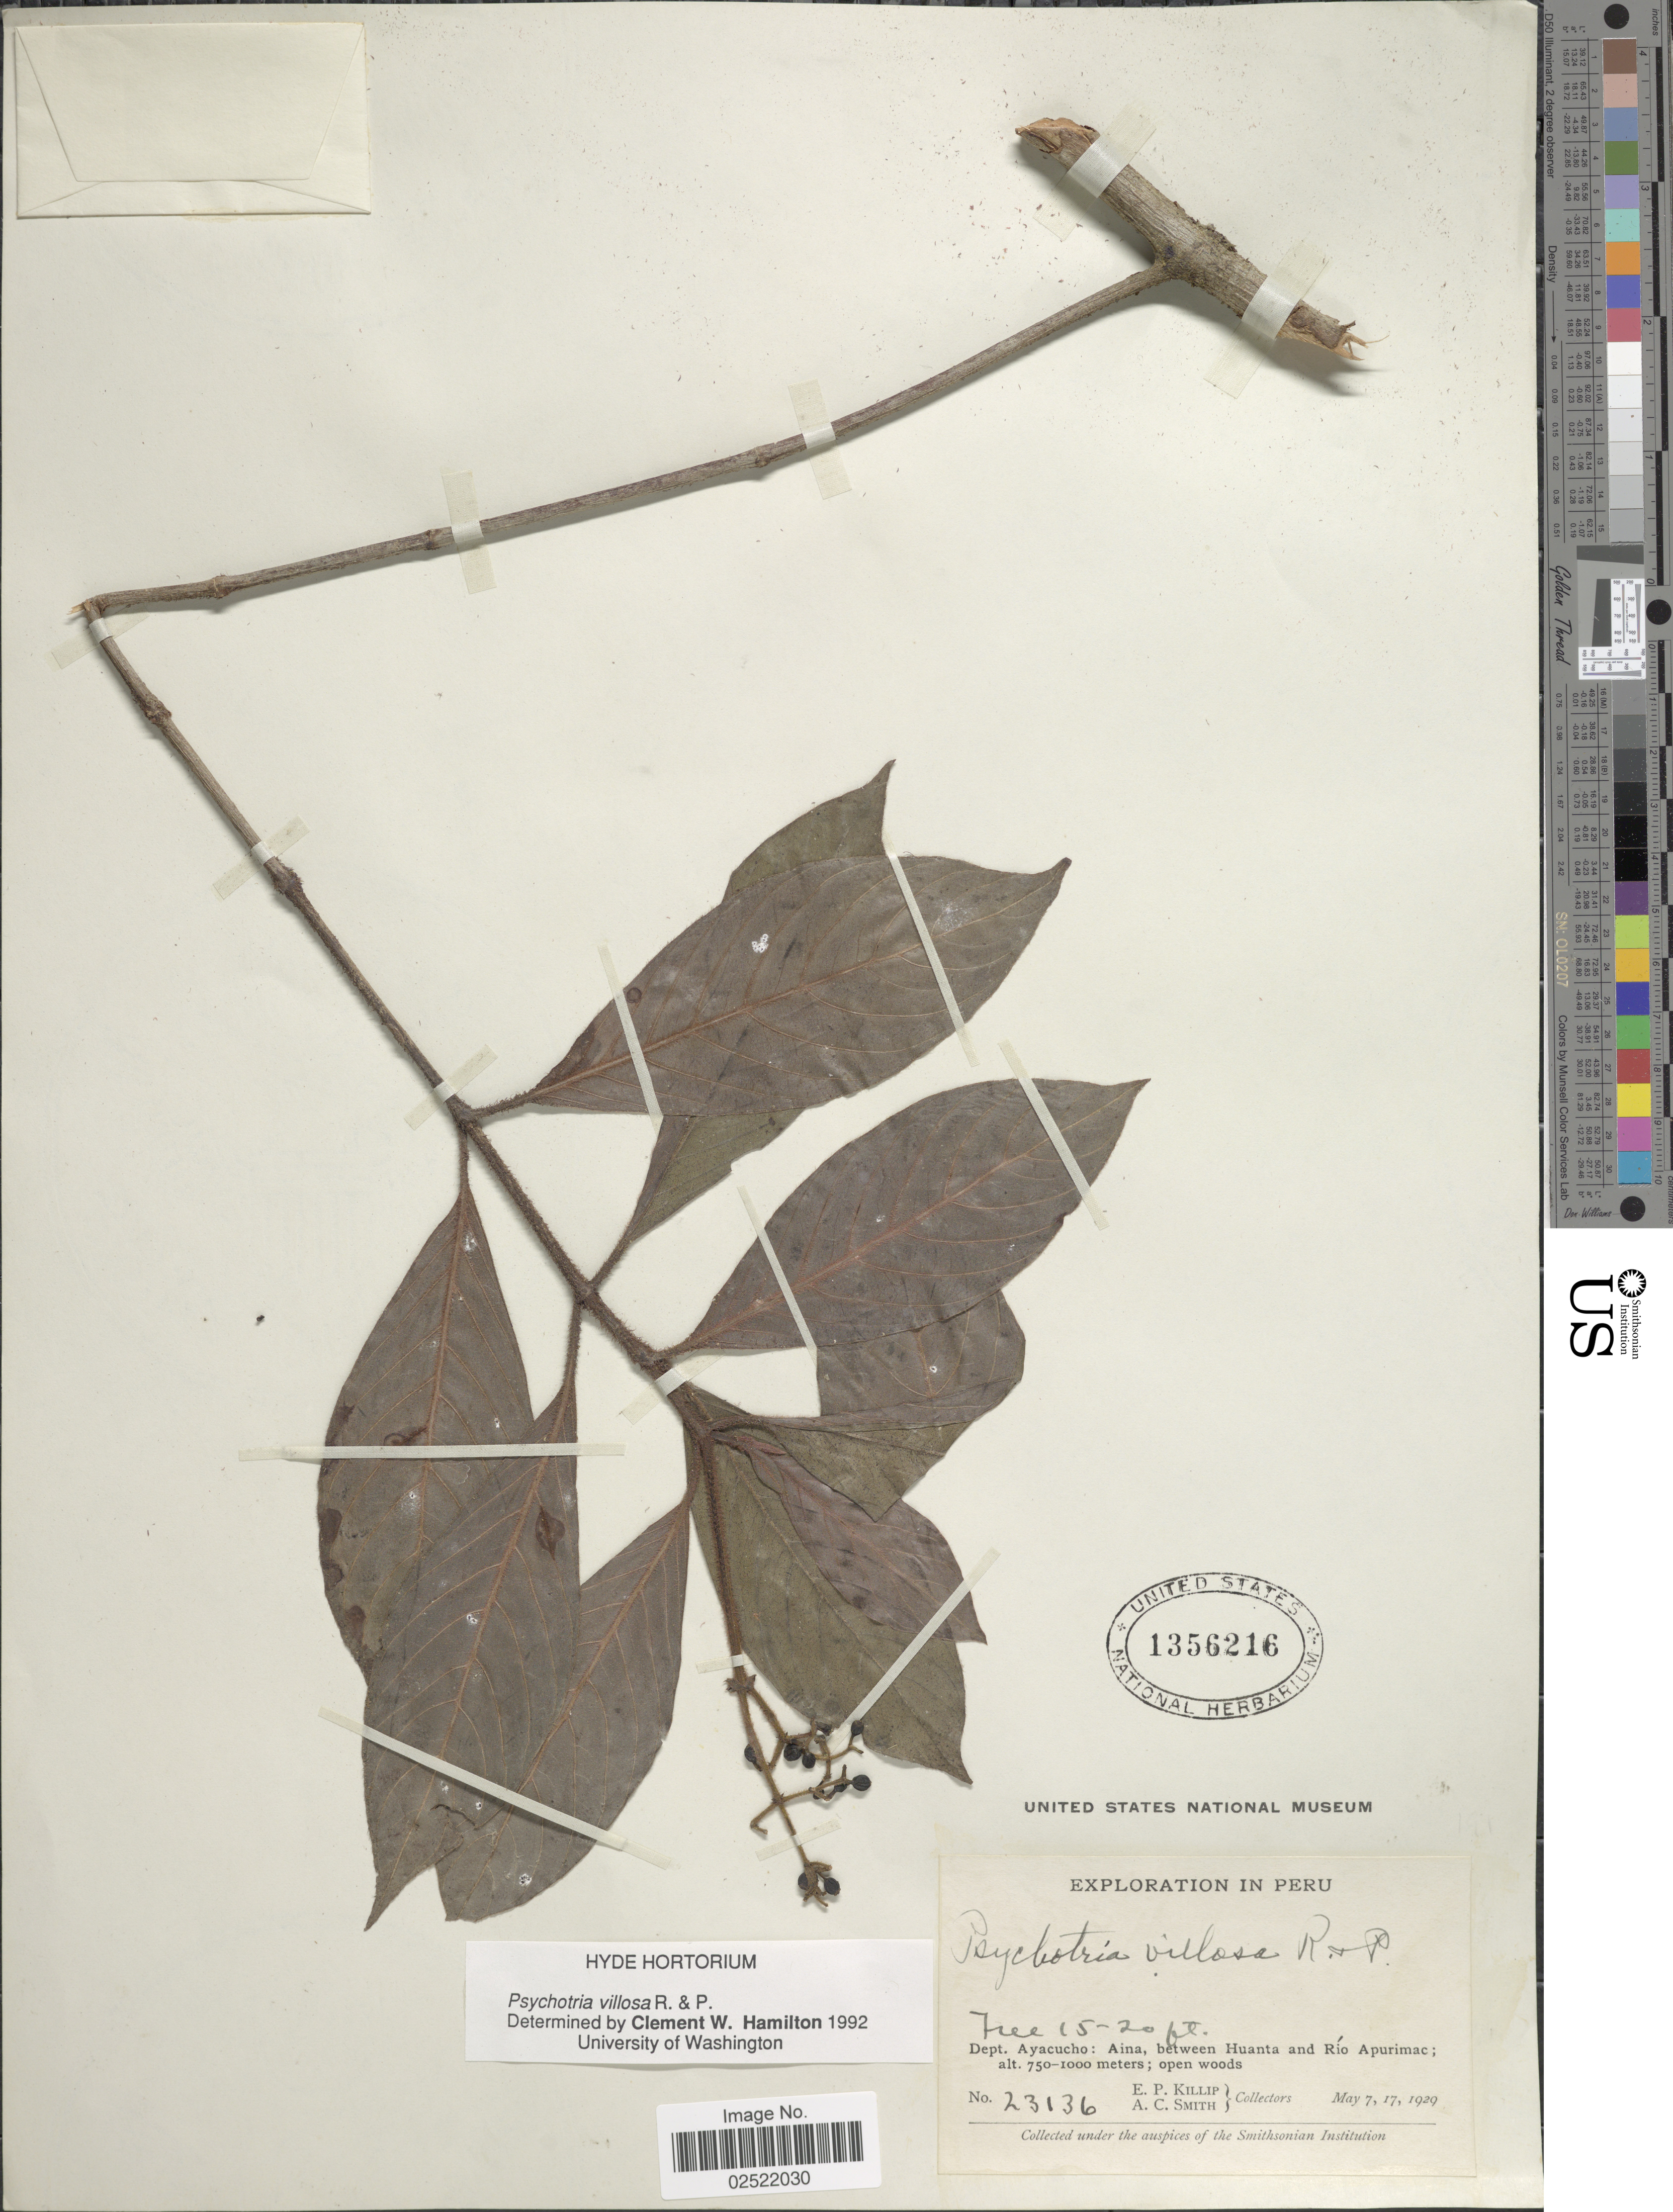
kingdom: Plantae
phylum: Tracheophyta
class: Magnoliopsida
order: Gentianales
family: Rubiaceae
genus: Psychotria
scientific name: Psychotria villosa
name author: Ruiz & Pav.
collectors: E. P. Killip & A. C. Smith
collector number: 23136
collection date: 1929-05-07/1929-05-17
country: Peru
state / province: Ayacucho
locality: Dept. Ayacucho: Aina, between Huanta and Rio Apurimac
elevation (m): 750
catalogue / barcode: US 1356216